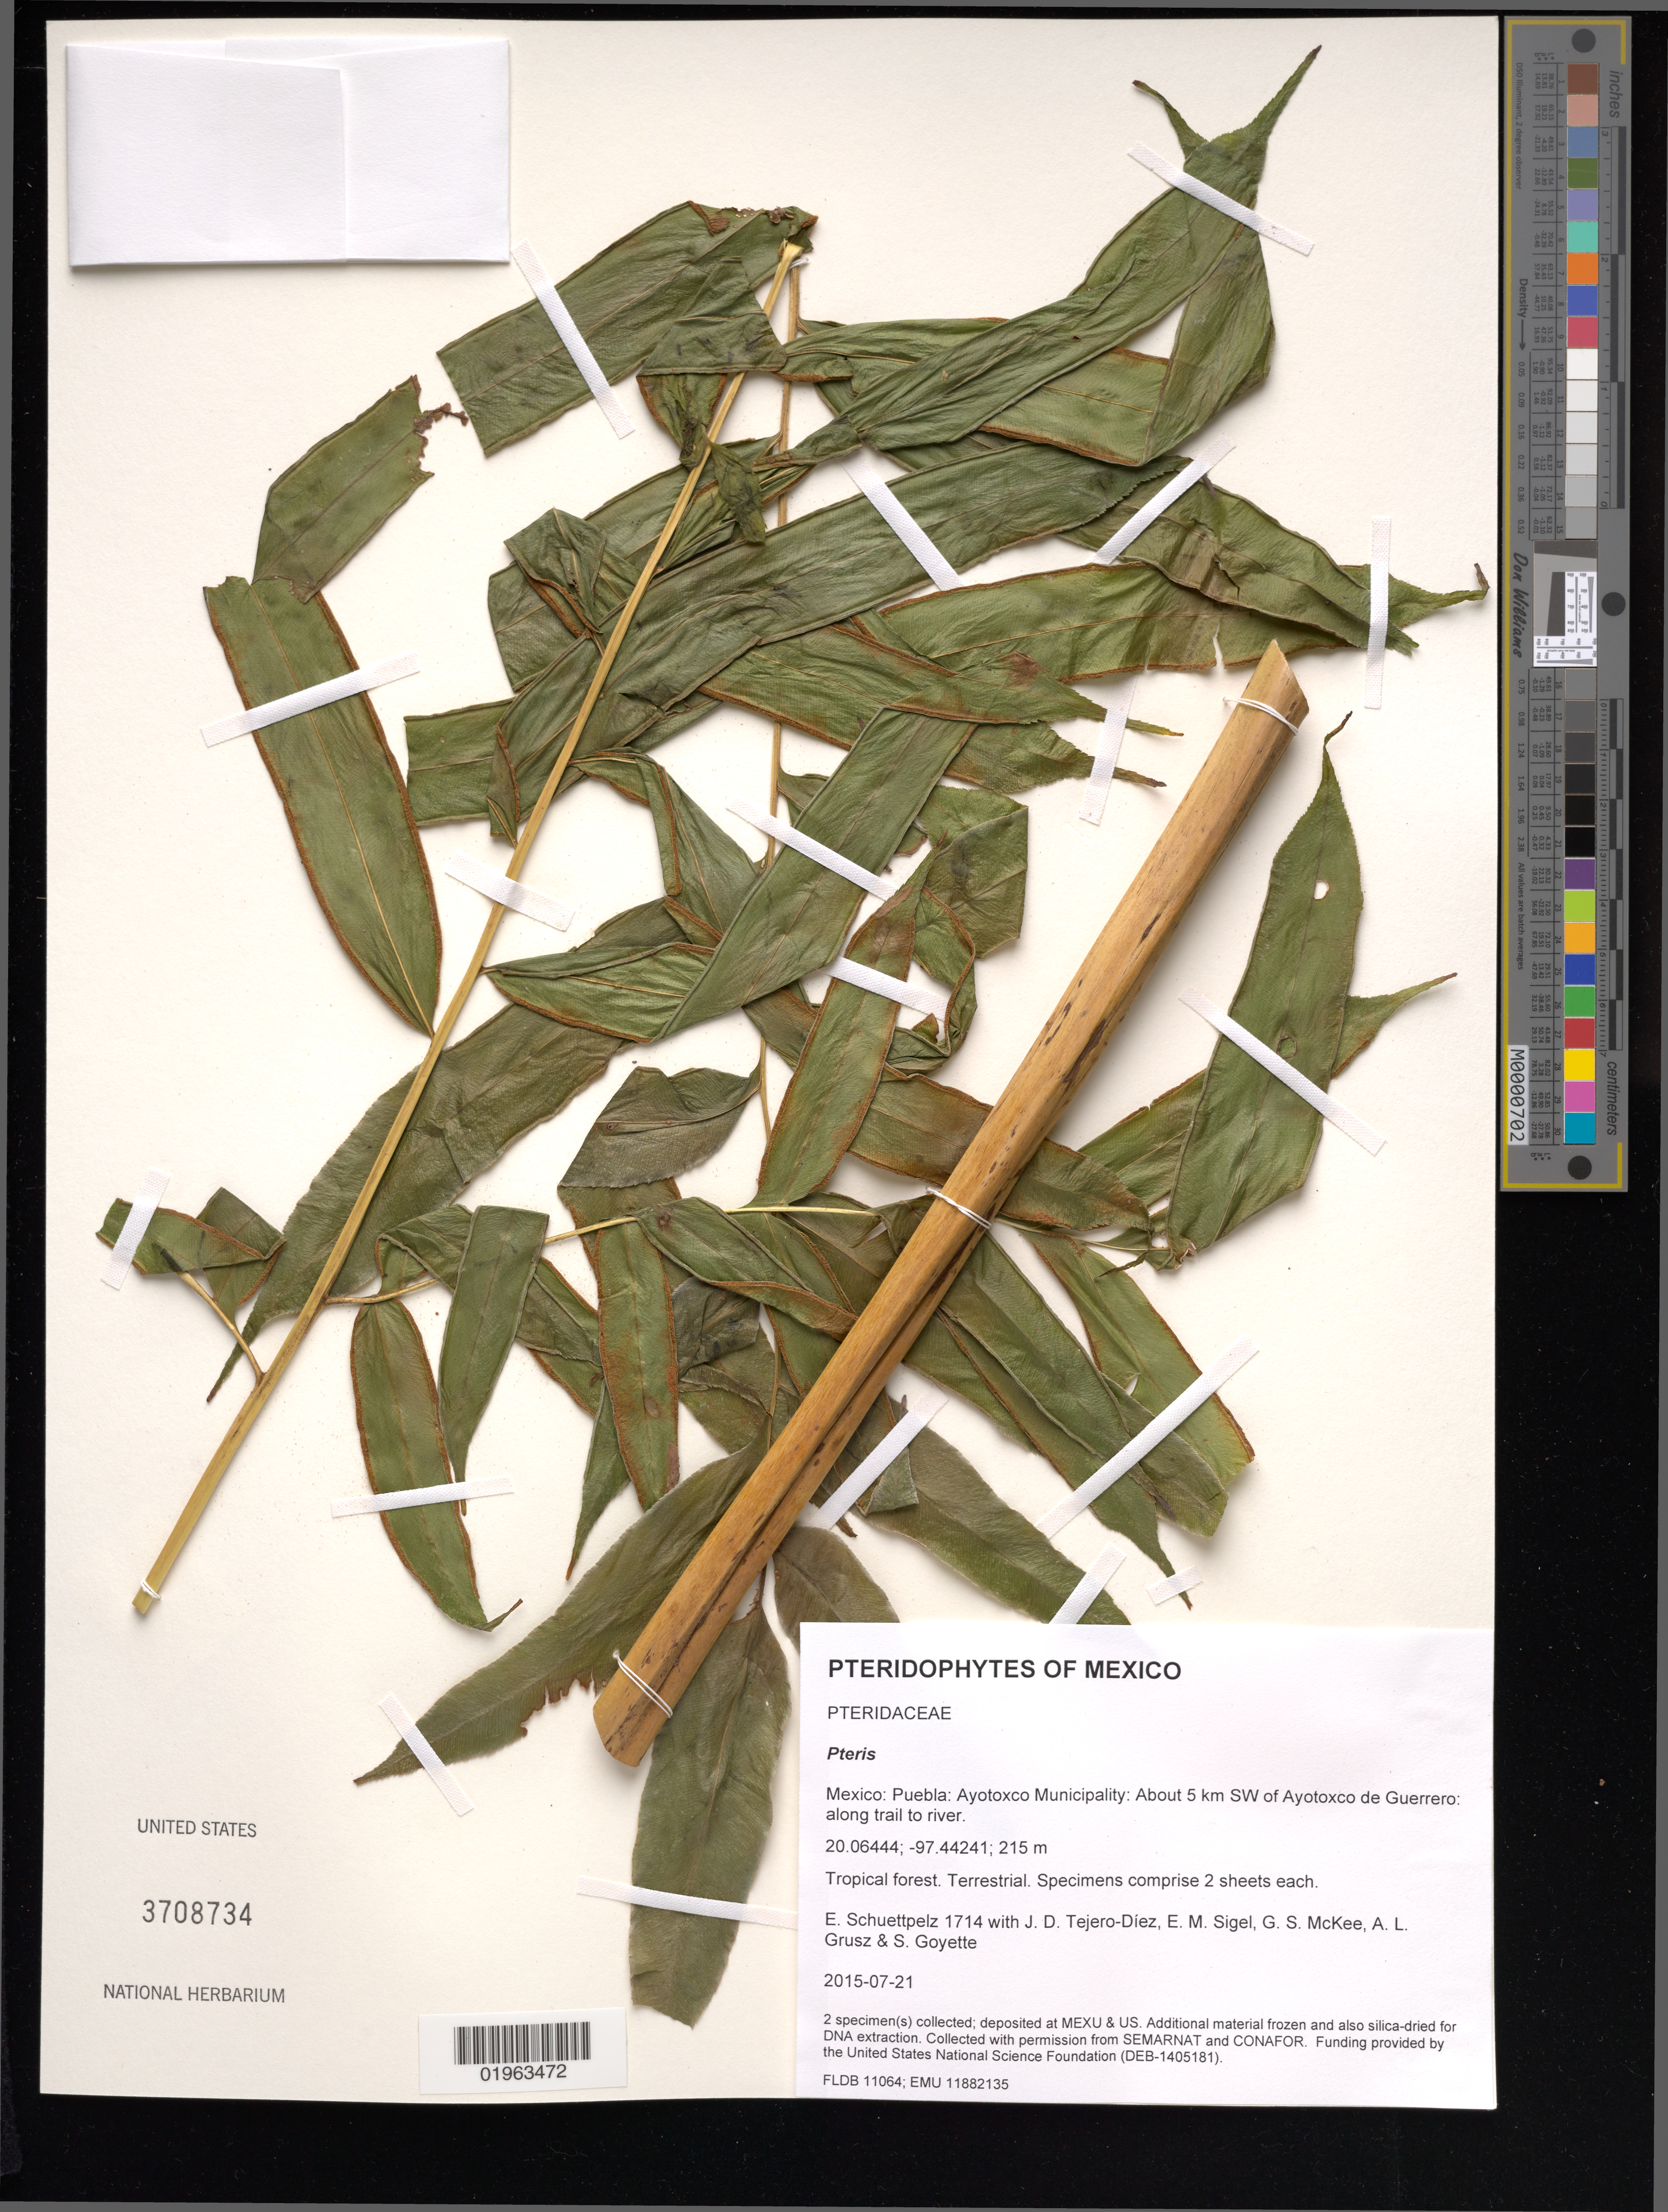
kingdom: Plantae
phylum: Tracheophyta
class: Polypodiopsida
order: Polypodiales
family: Pteridaceae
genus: Pteris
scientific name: Pteris sp.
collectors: E. Schuettpelz, D. Tejero-Díez, E. M. Sigel, G. S. McKee & A. Grusz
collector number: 1714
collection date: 2015-07-21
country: Mexico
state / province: Puebla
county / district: Ayotoxco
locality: About 5 km SW of Ayotoxco de Guerrero: along trail to river.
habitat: Tropical forest.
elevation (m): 215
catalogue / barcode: US 3708734